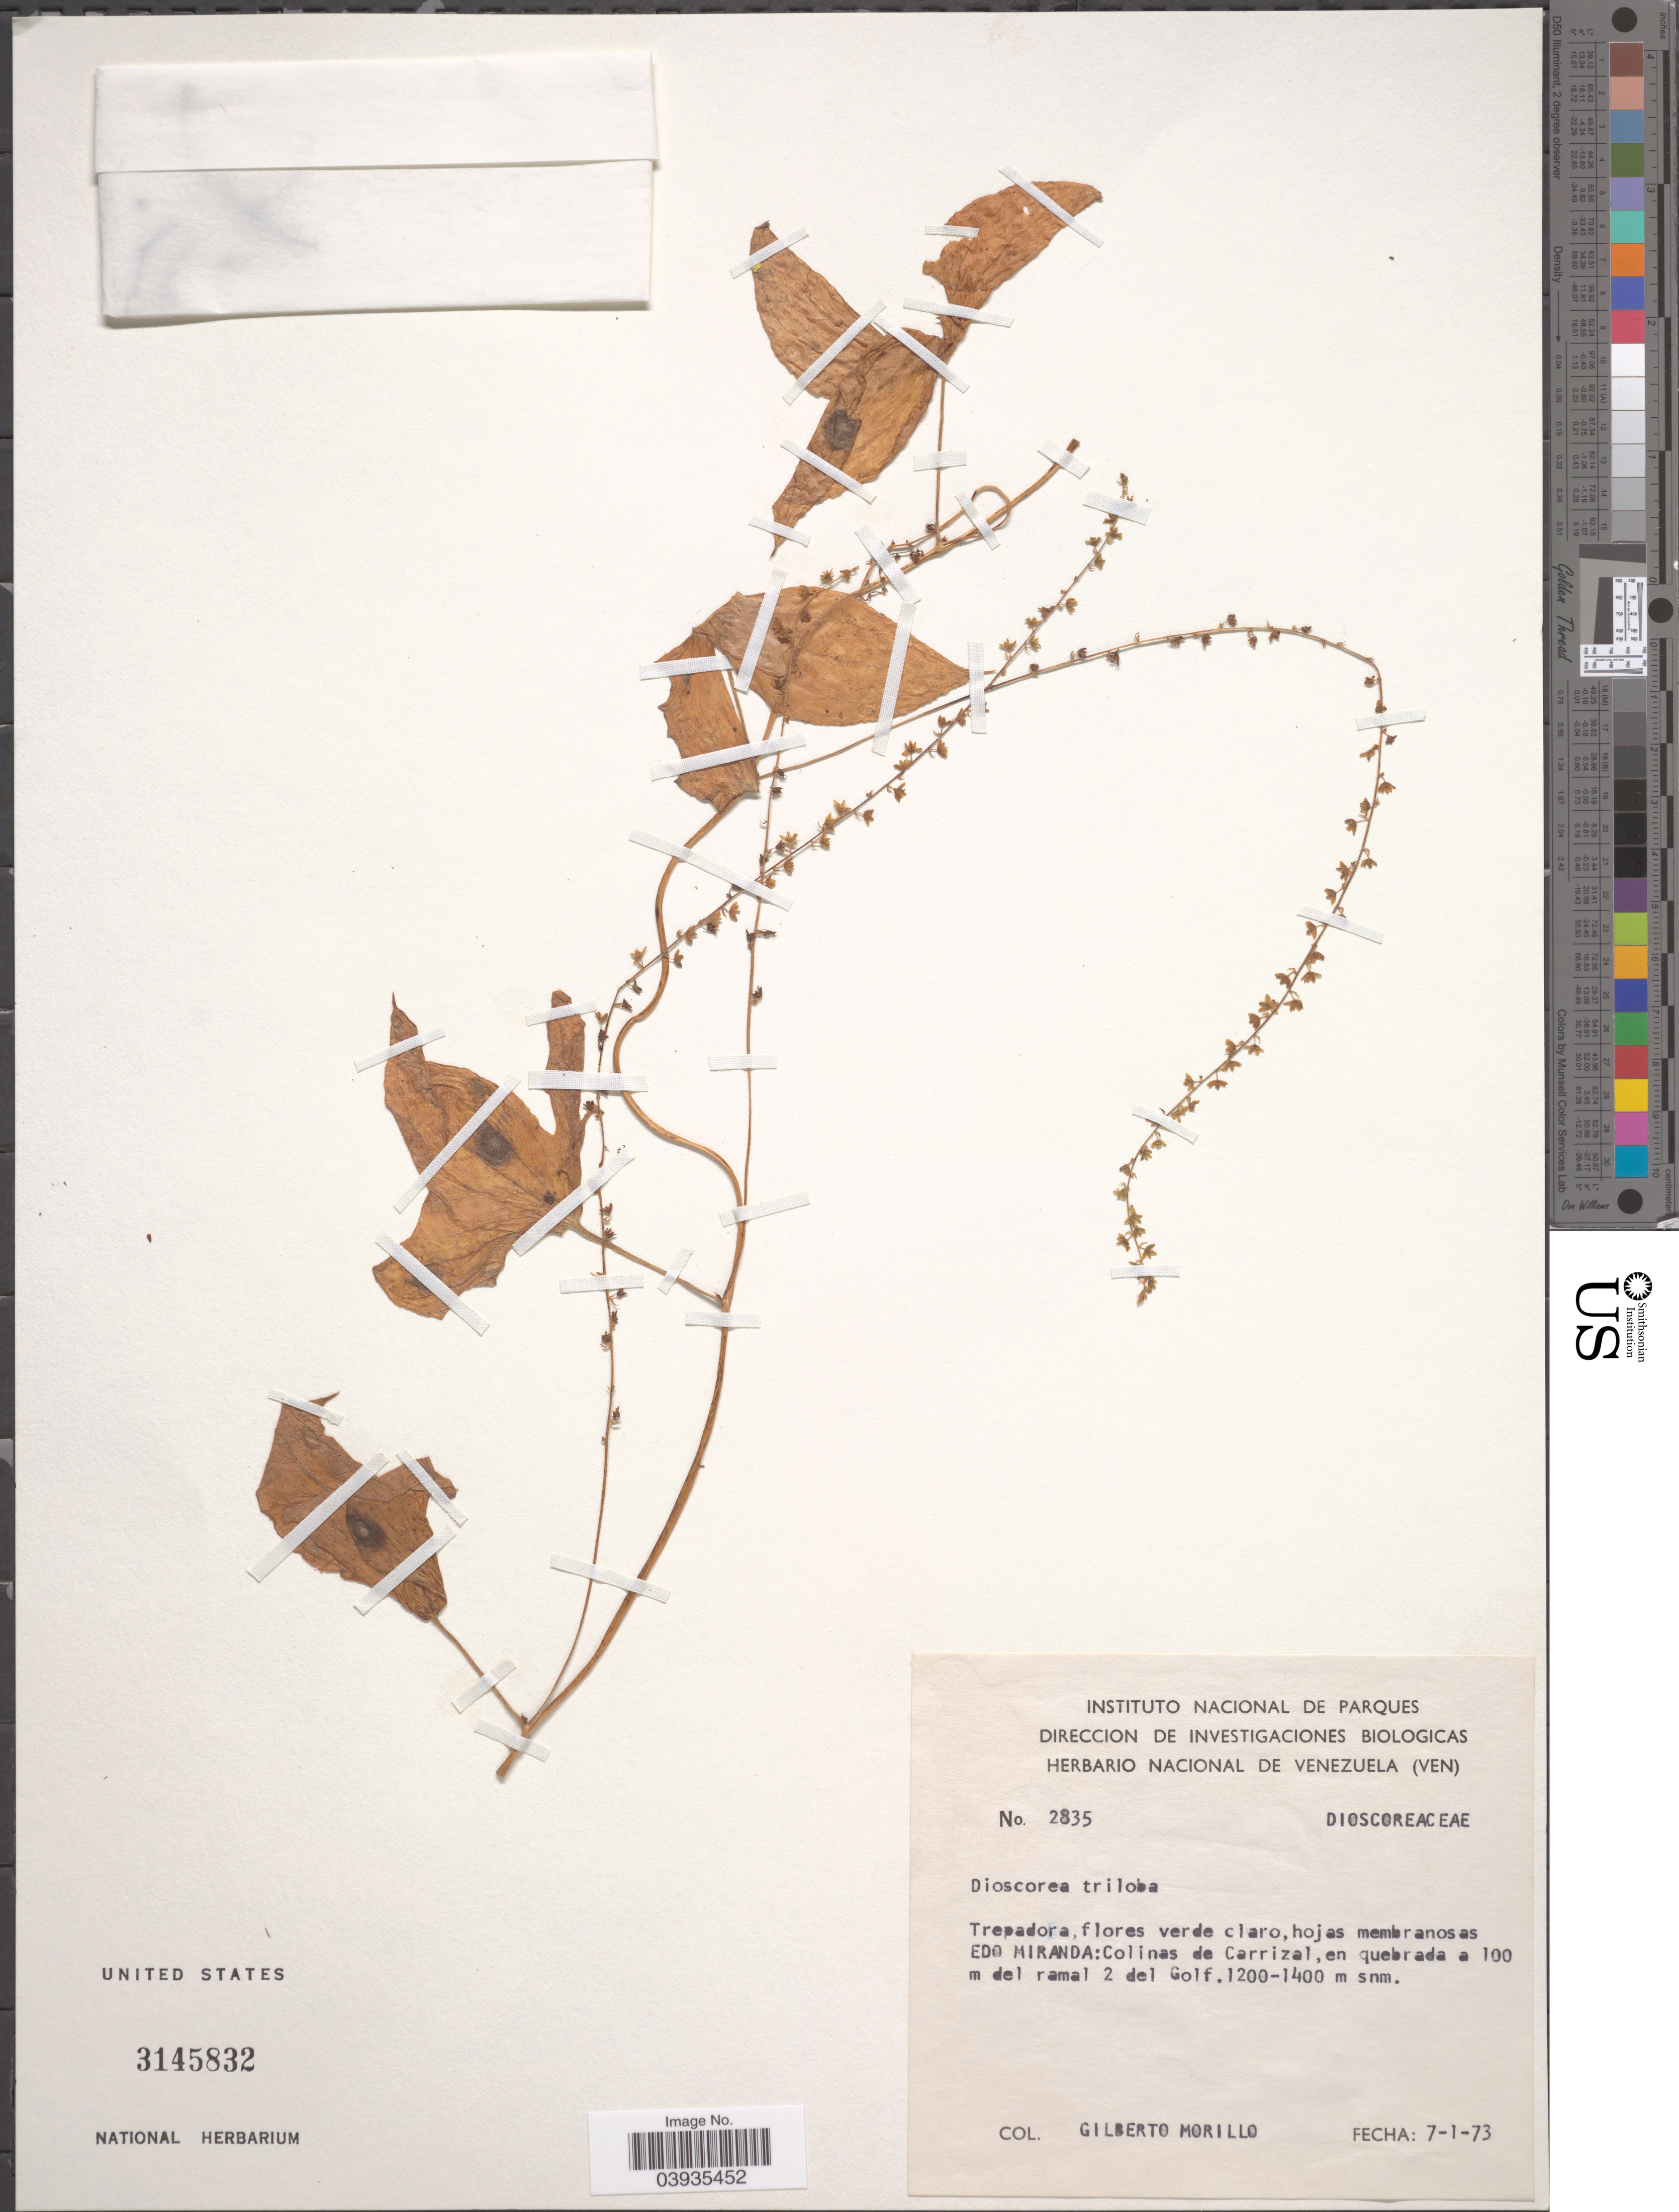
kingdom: Plantae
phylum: Tracheophyta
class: Liliopsida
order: Dioscoreales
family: Dioscoreaceae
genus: Dioscorea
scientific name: Dioscorea triloba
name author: Lam.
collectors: G. N. Morillo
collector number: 2835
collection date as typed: Transcribed d/m/y: 7/1/73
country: Venezuela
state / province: Miranda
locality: Colinas de Carrizal, en quebrada a 100 m del ramal 2 del Golf.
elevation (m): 1200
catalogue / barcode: US 3145832